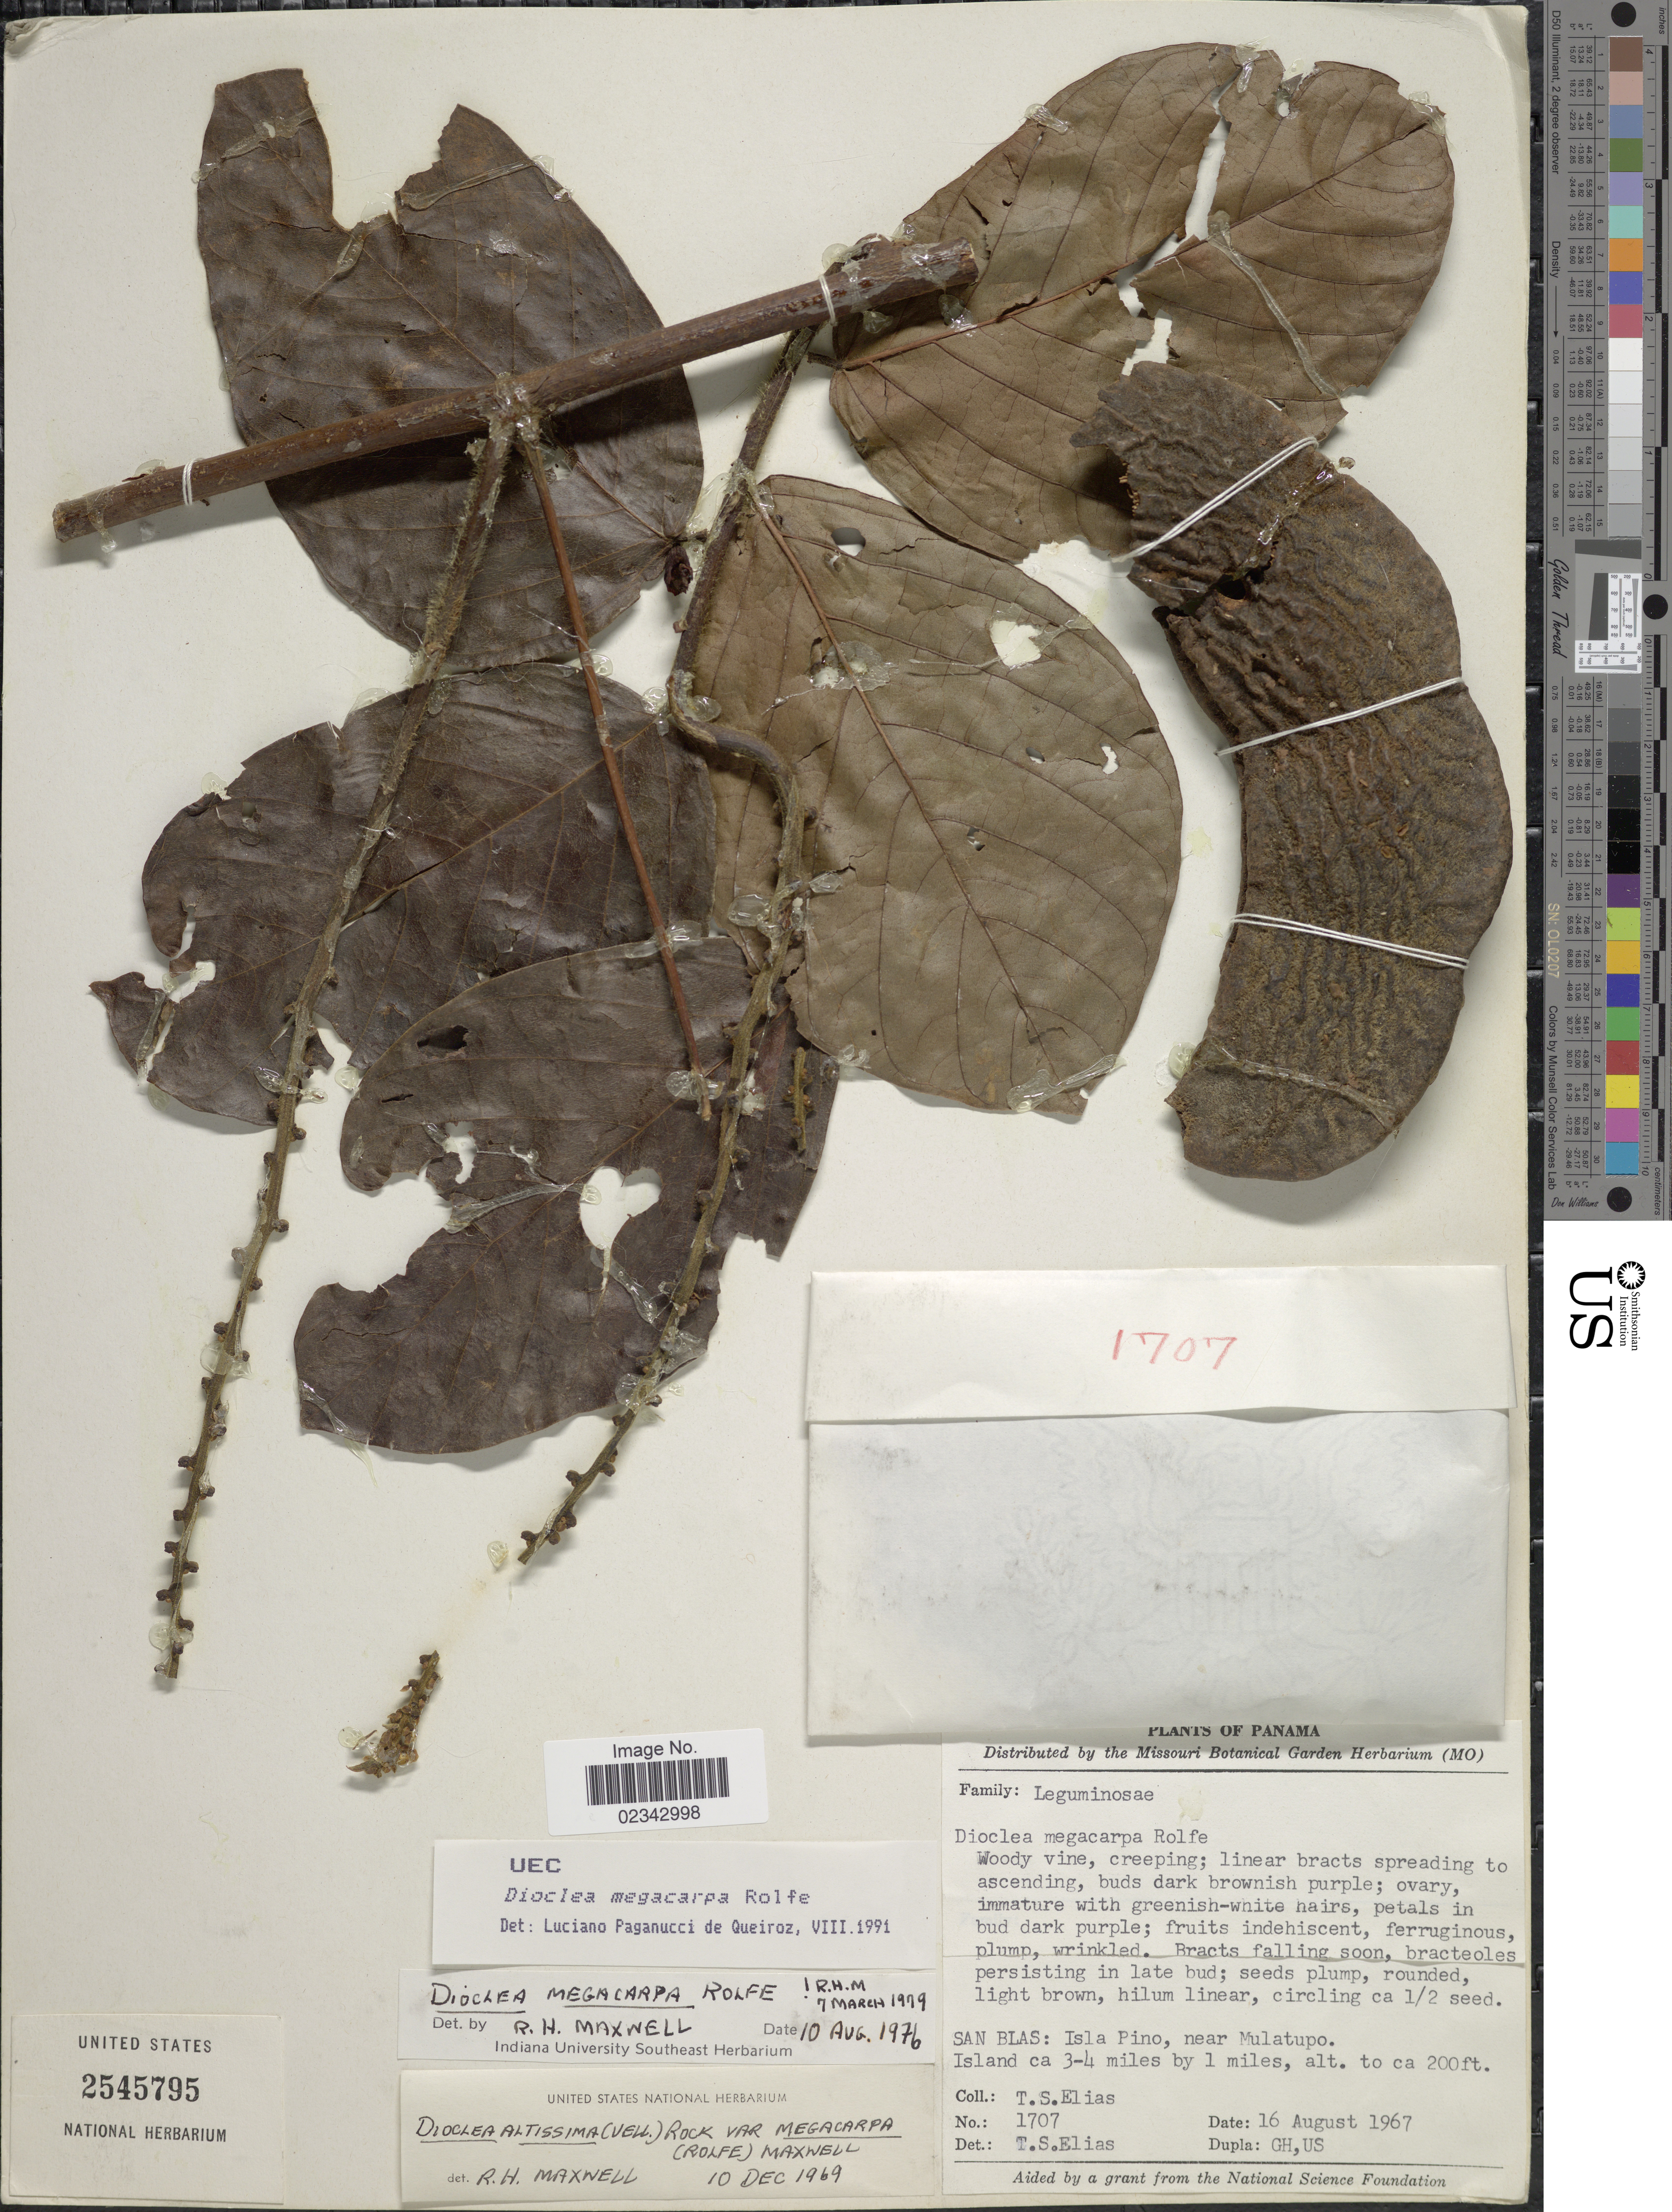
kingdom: Plantae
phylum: Tracheophyta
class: Magnoliopsida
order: Fabales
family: Fabaceae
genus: Macropsychanthus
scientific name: Macropsychanthus megacarpus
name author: (Rolfe) L.P. Queiroz & Snak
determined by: Strong, Mark T., (BOT), Smithsonian Institution - National Museum of Natural History (UNITED STATES)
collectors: T. S. Elias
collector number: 1707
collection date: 1967-08-16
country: Panama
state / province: Kuna Yala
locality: San Blas: Islo Pino, near Mulatupo. Island ca 3-4 miles by 1 miles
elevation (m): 610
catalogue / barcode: US 2545795